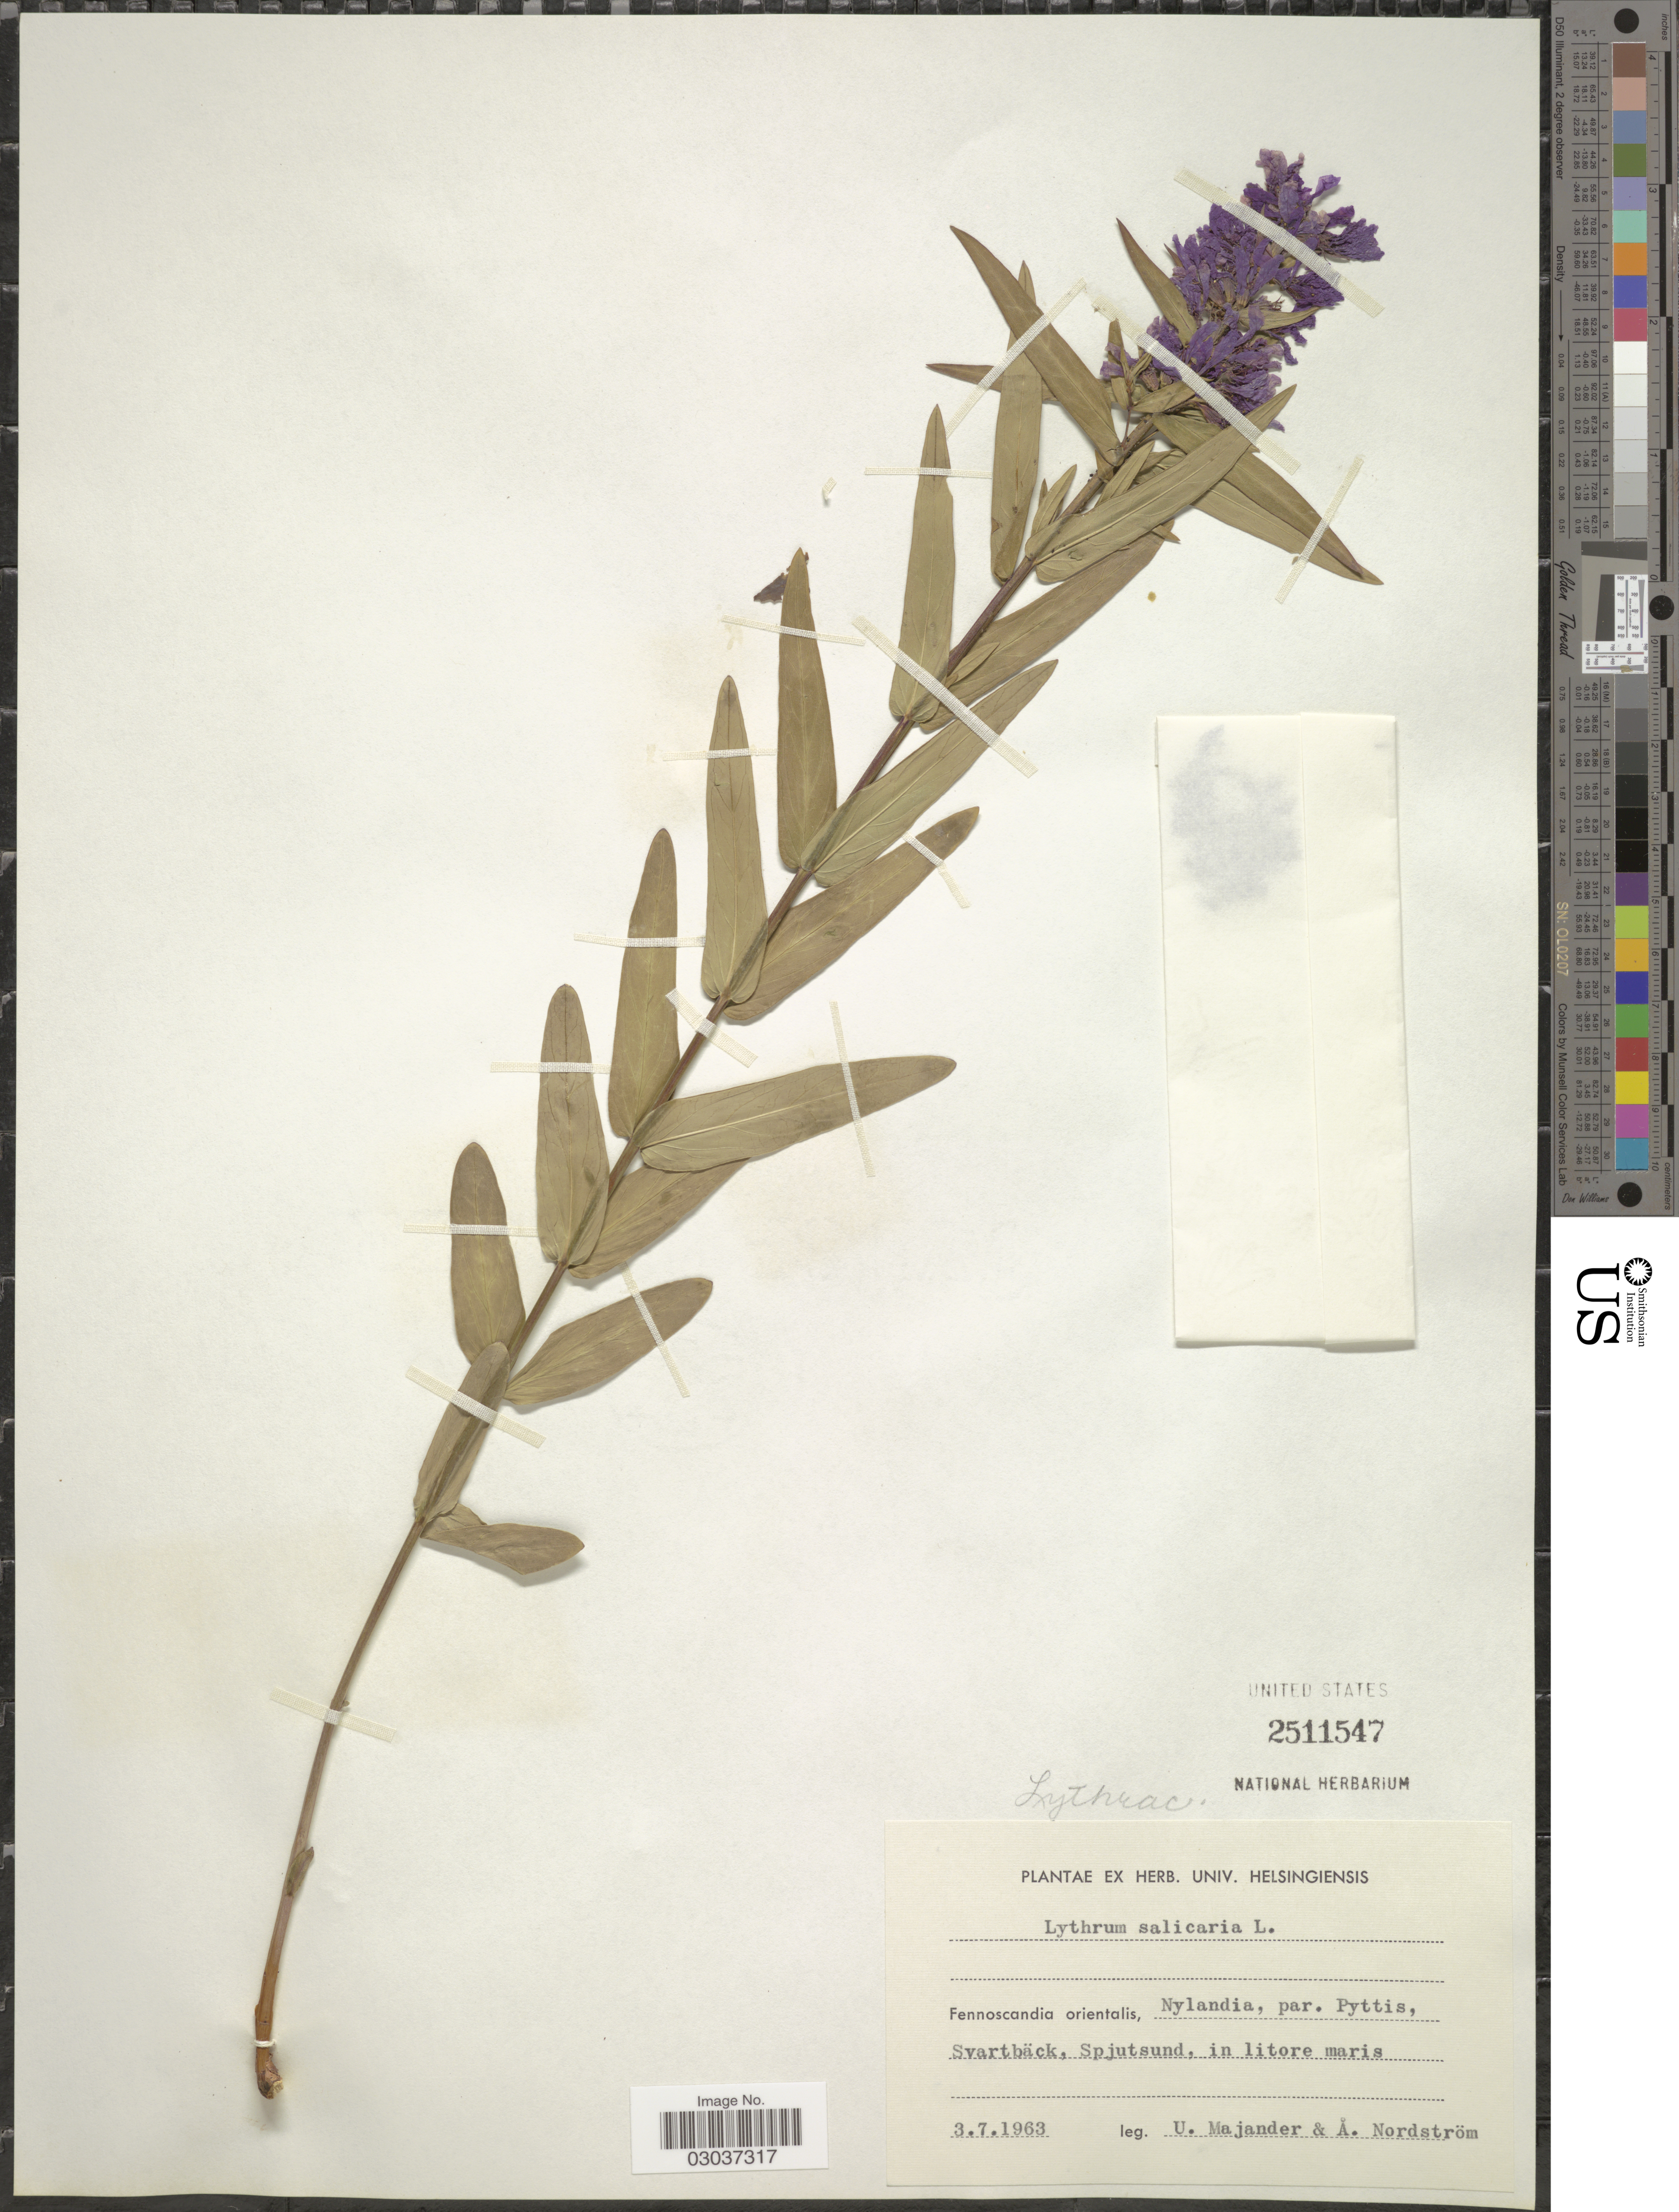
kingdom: Plantae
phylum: Tracheophyta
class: Magnoliopsida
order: Myrtales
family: Lythraceae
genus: Lythrum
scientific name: Lythrum salicaria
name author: L.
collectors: U. Majander & A. Nordström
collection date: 1963-07-03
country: Finland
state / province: Itä-Uusimaa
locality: Fennoscandia orientalis, Nylandia, par. Pyttis, Svartbäck, Spjutsund, in litore maris.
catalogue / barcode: US 2511547